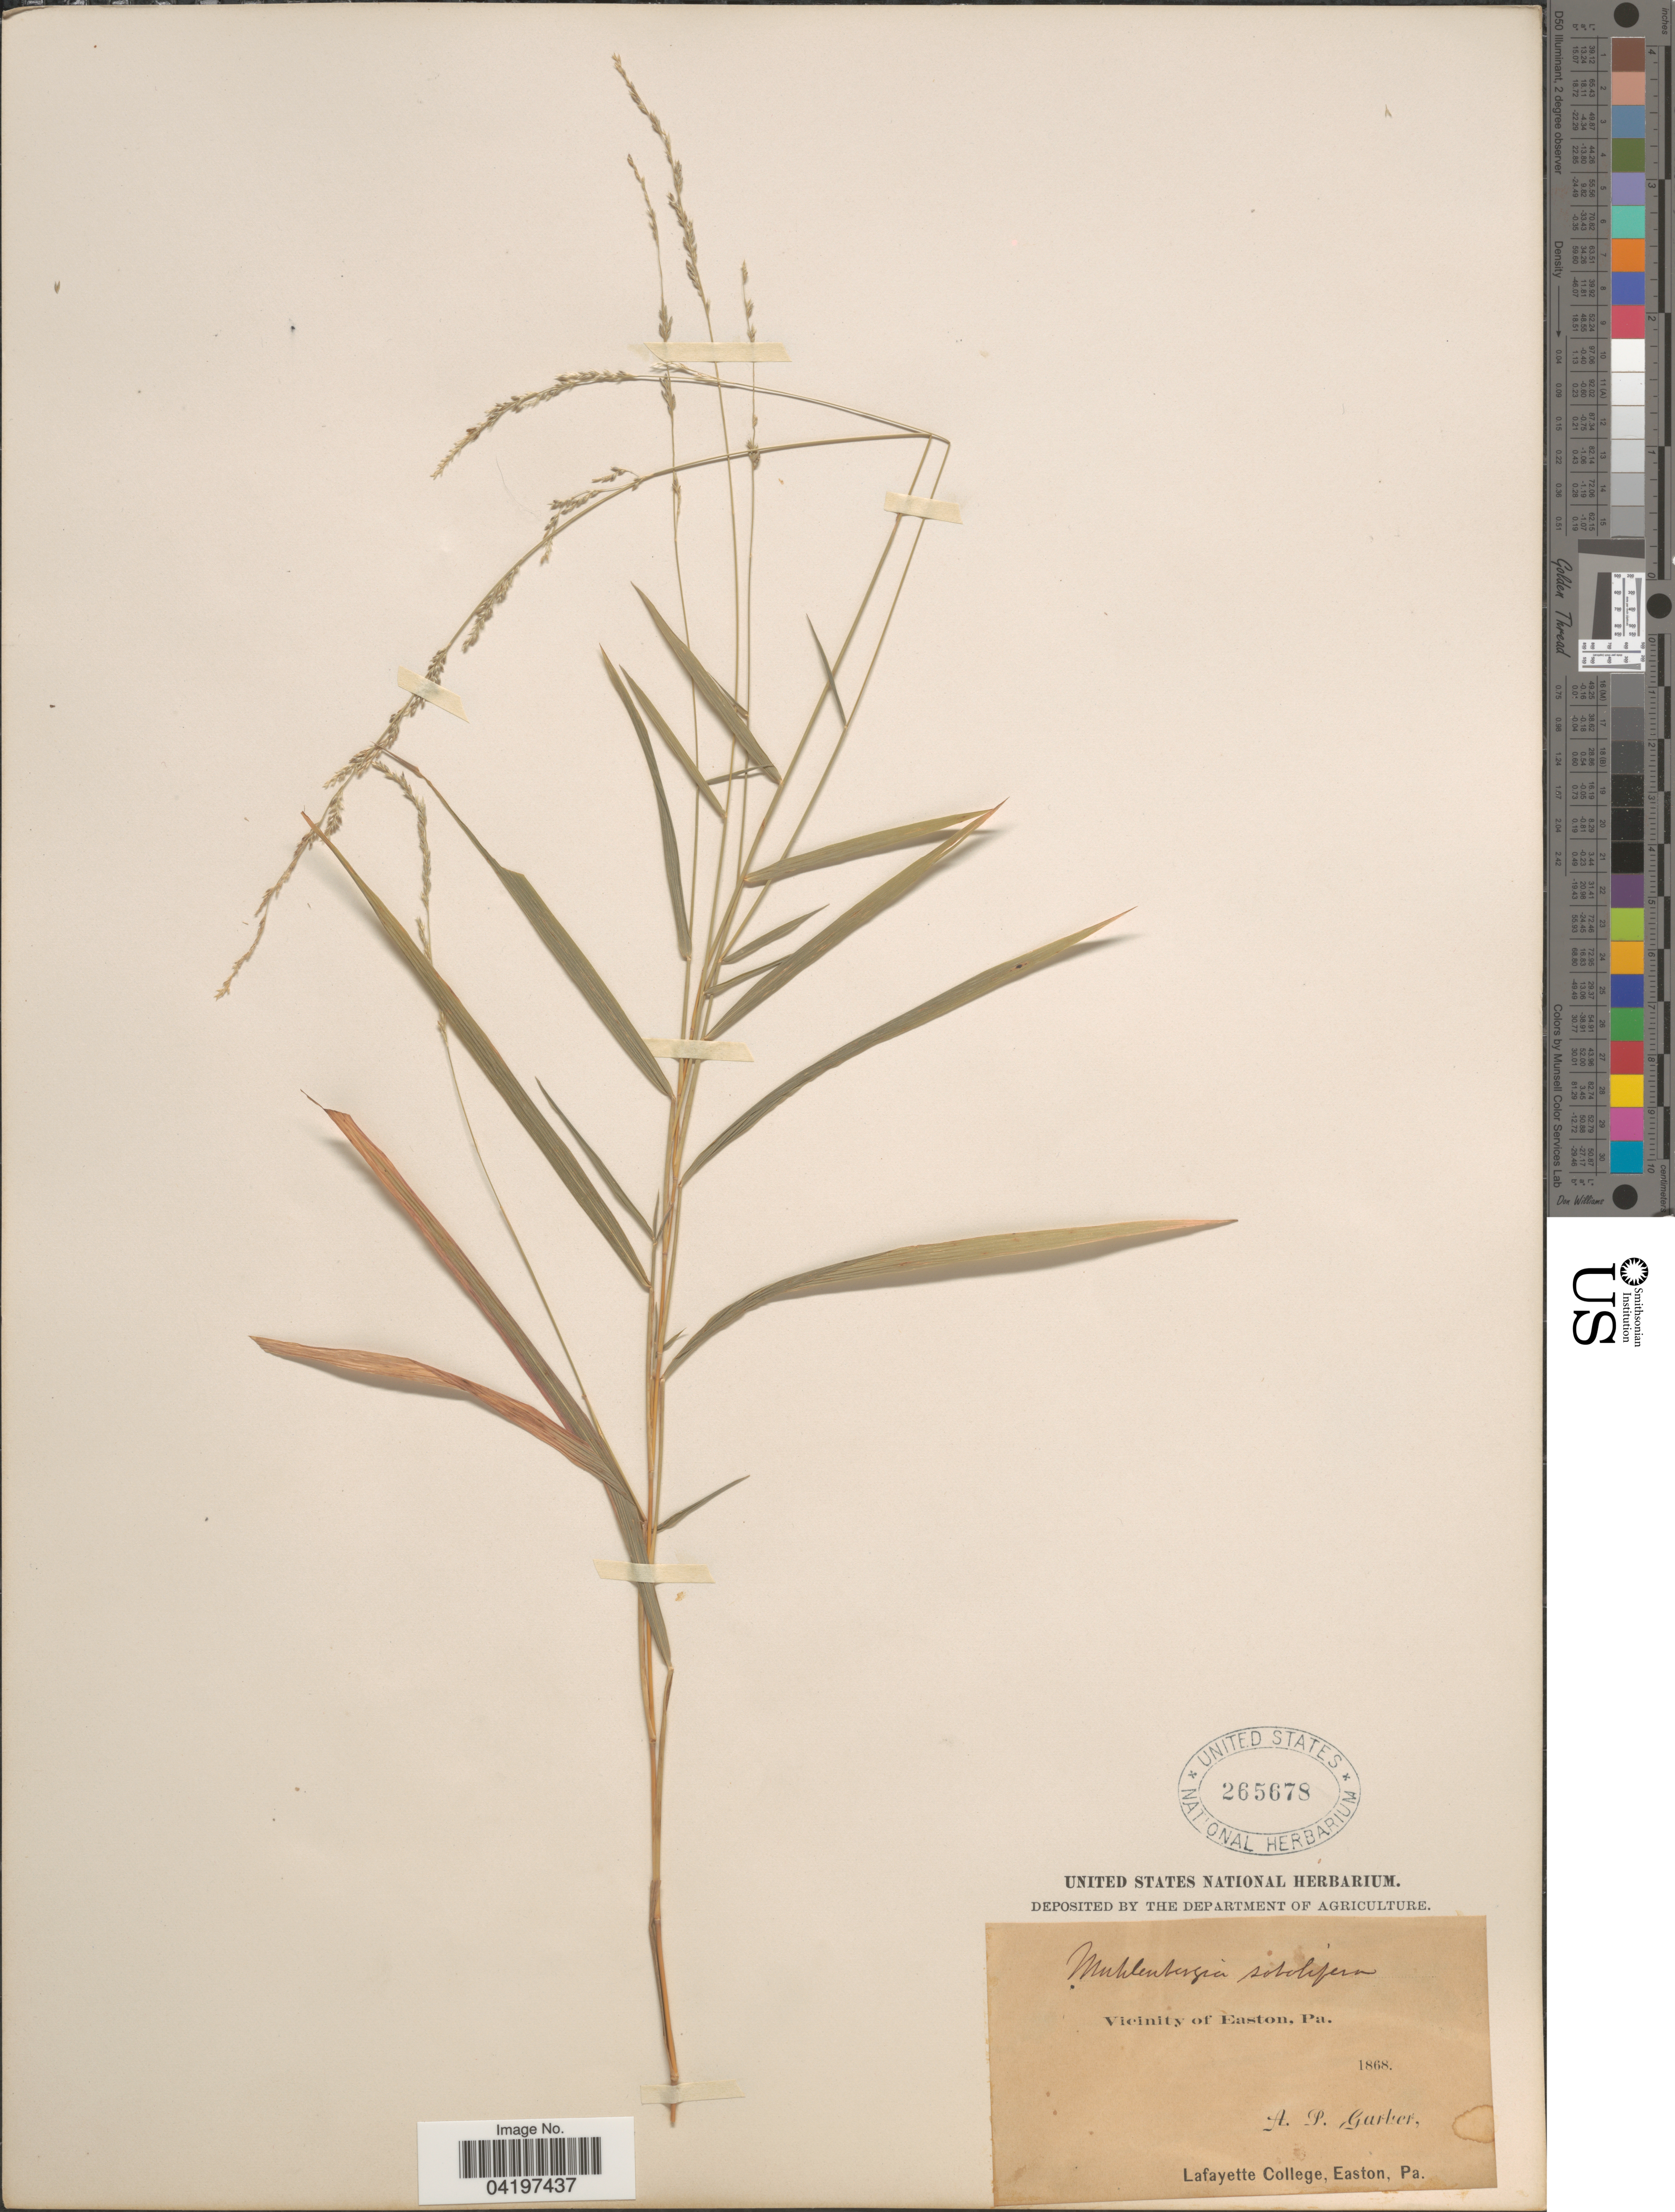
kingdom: Plantae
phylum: Tracheophyta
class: Liliopsida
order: Poales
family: Poaceae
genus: Muhlenbergia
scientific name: Muhlenbergia sobolifera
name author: (Muhl. ex Willd.) Trin.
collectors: A. P. Garber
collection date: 1868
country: United States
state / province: Pennsylvania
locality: Vicinity of Easton.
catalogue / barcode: US 265678